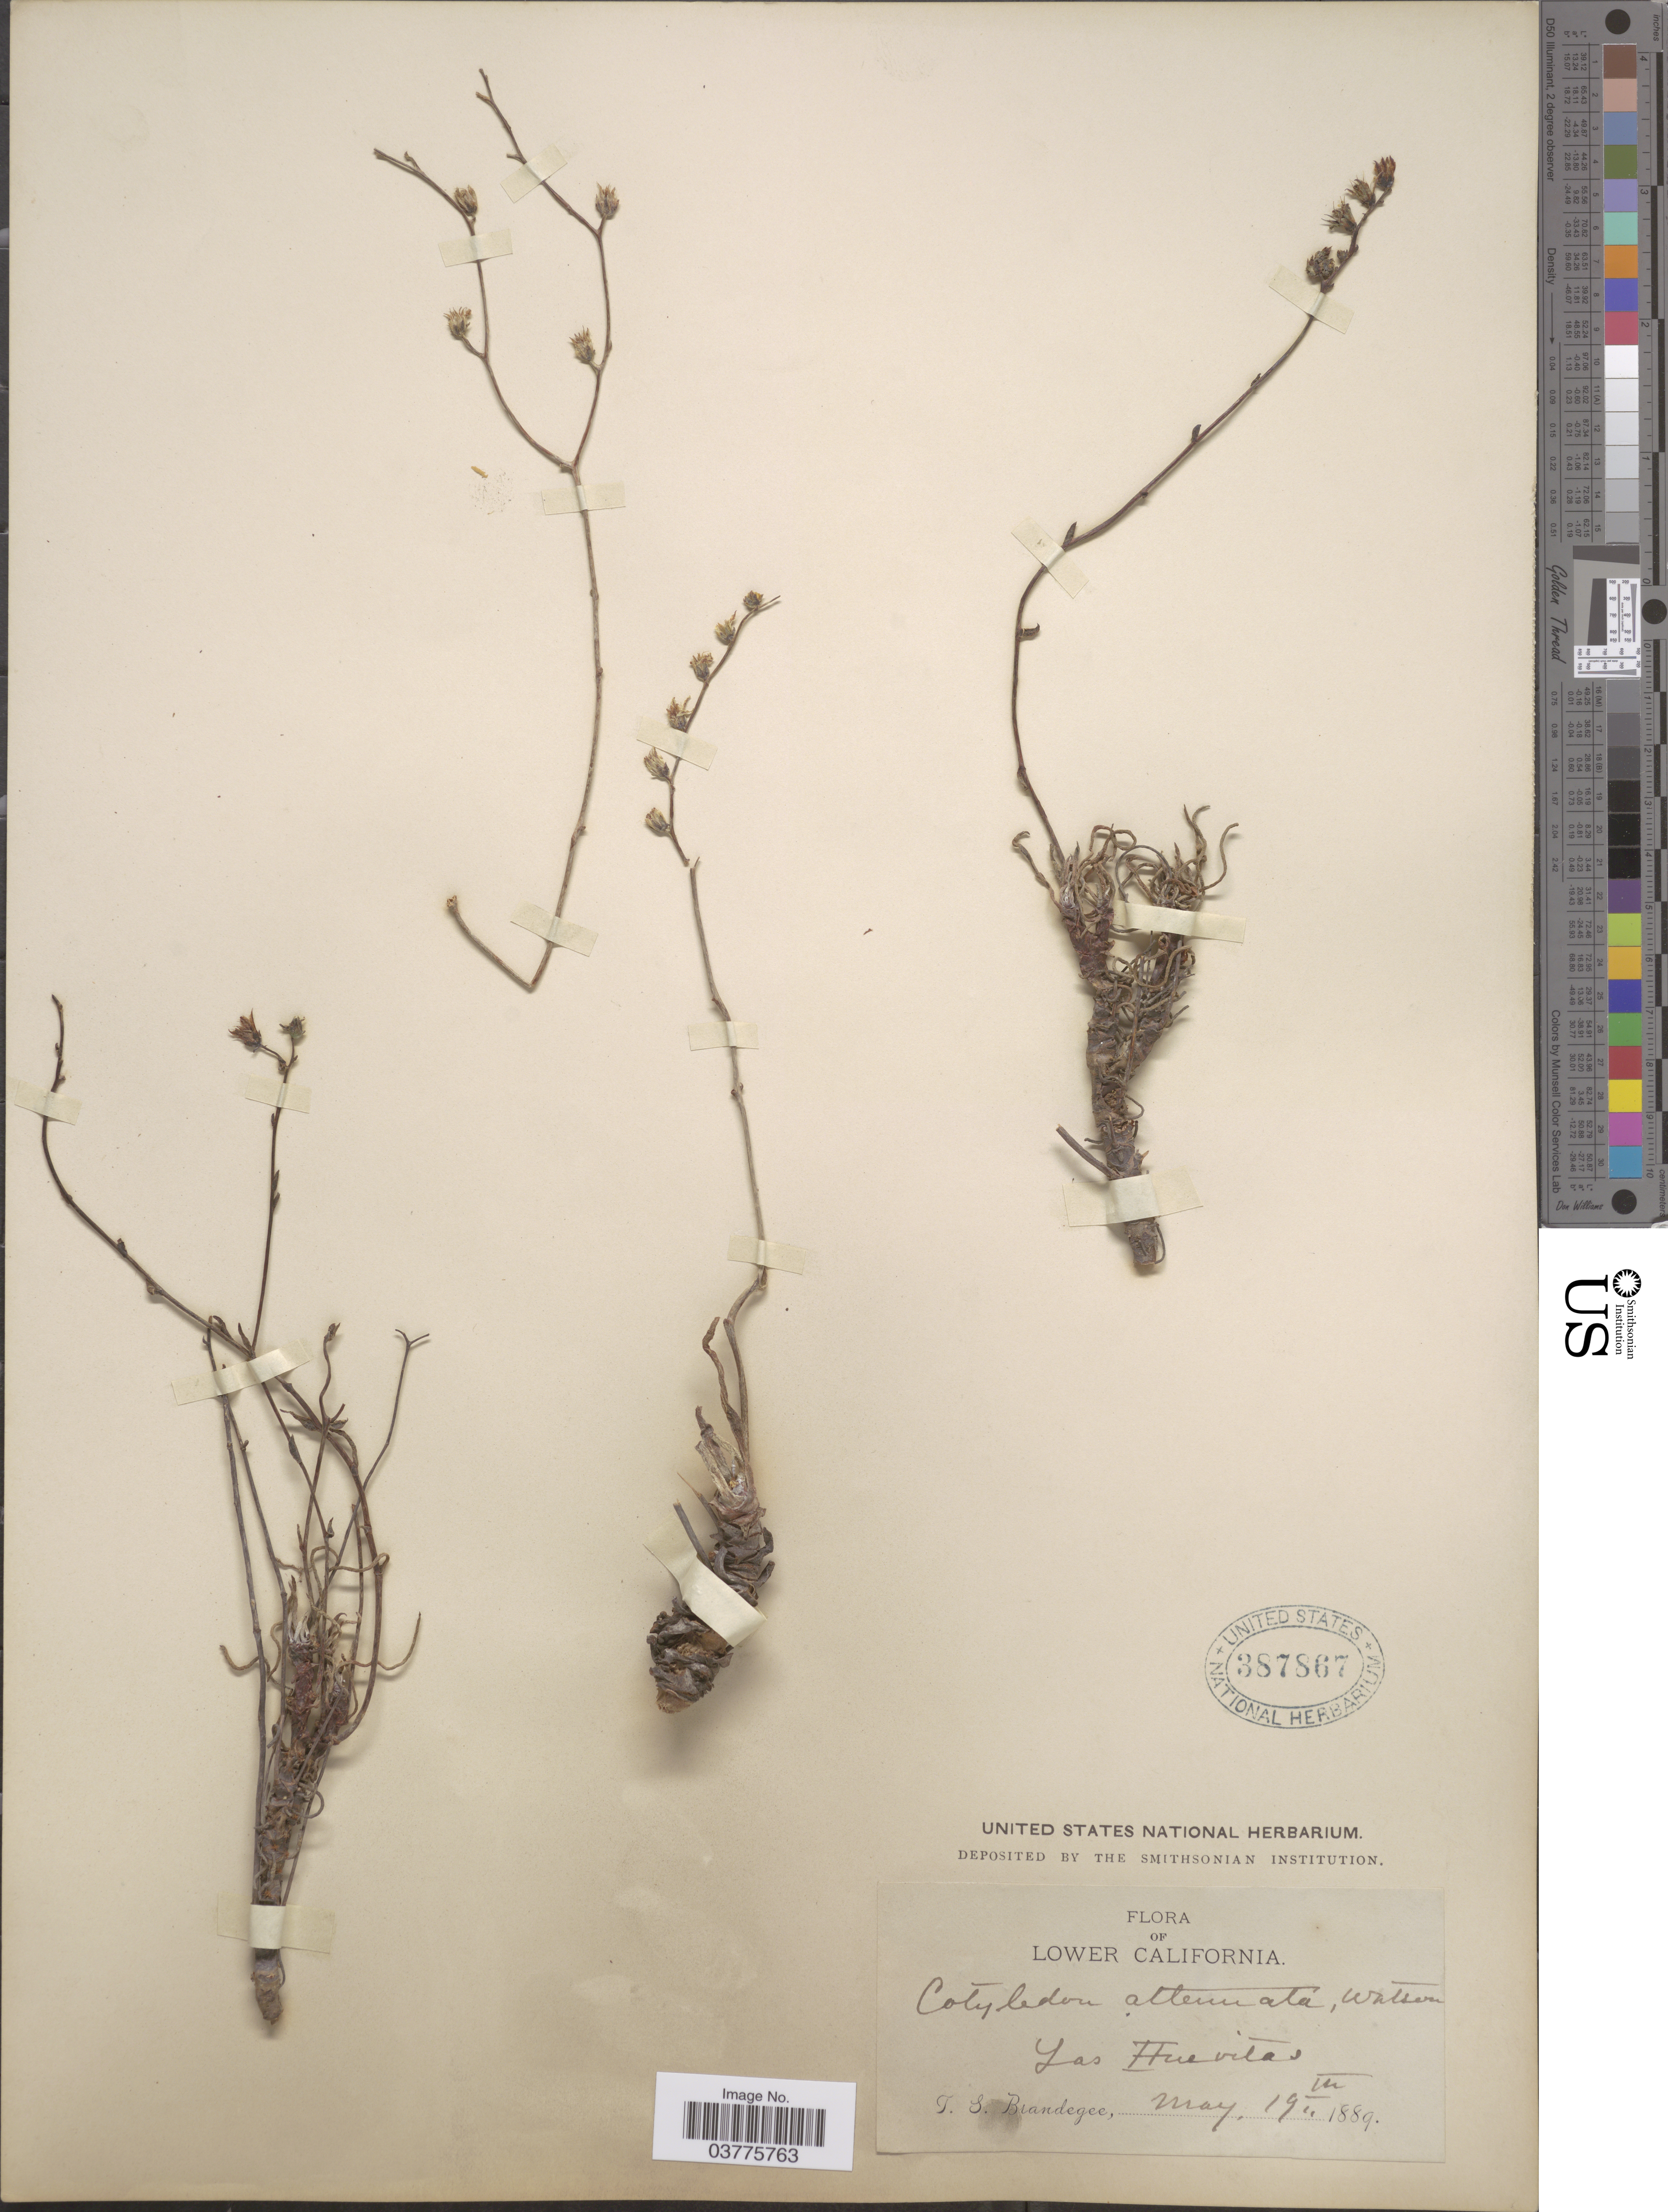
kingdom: Plantae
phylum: Tracheophyta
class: Magnoliopsida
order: Saxifragales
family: Crassulaceae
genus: Dudleya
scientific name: Dudleya attenuata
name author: (S. Watson) Moran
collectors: T. S. Brandegee (herbarium)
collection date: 1889-05-19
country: Mexico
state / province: Baja California Sur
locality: Lower California. Las Huevilas*.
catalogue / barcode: US 387867